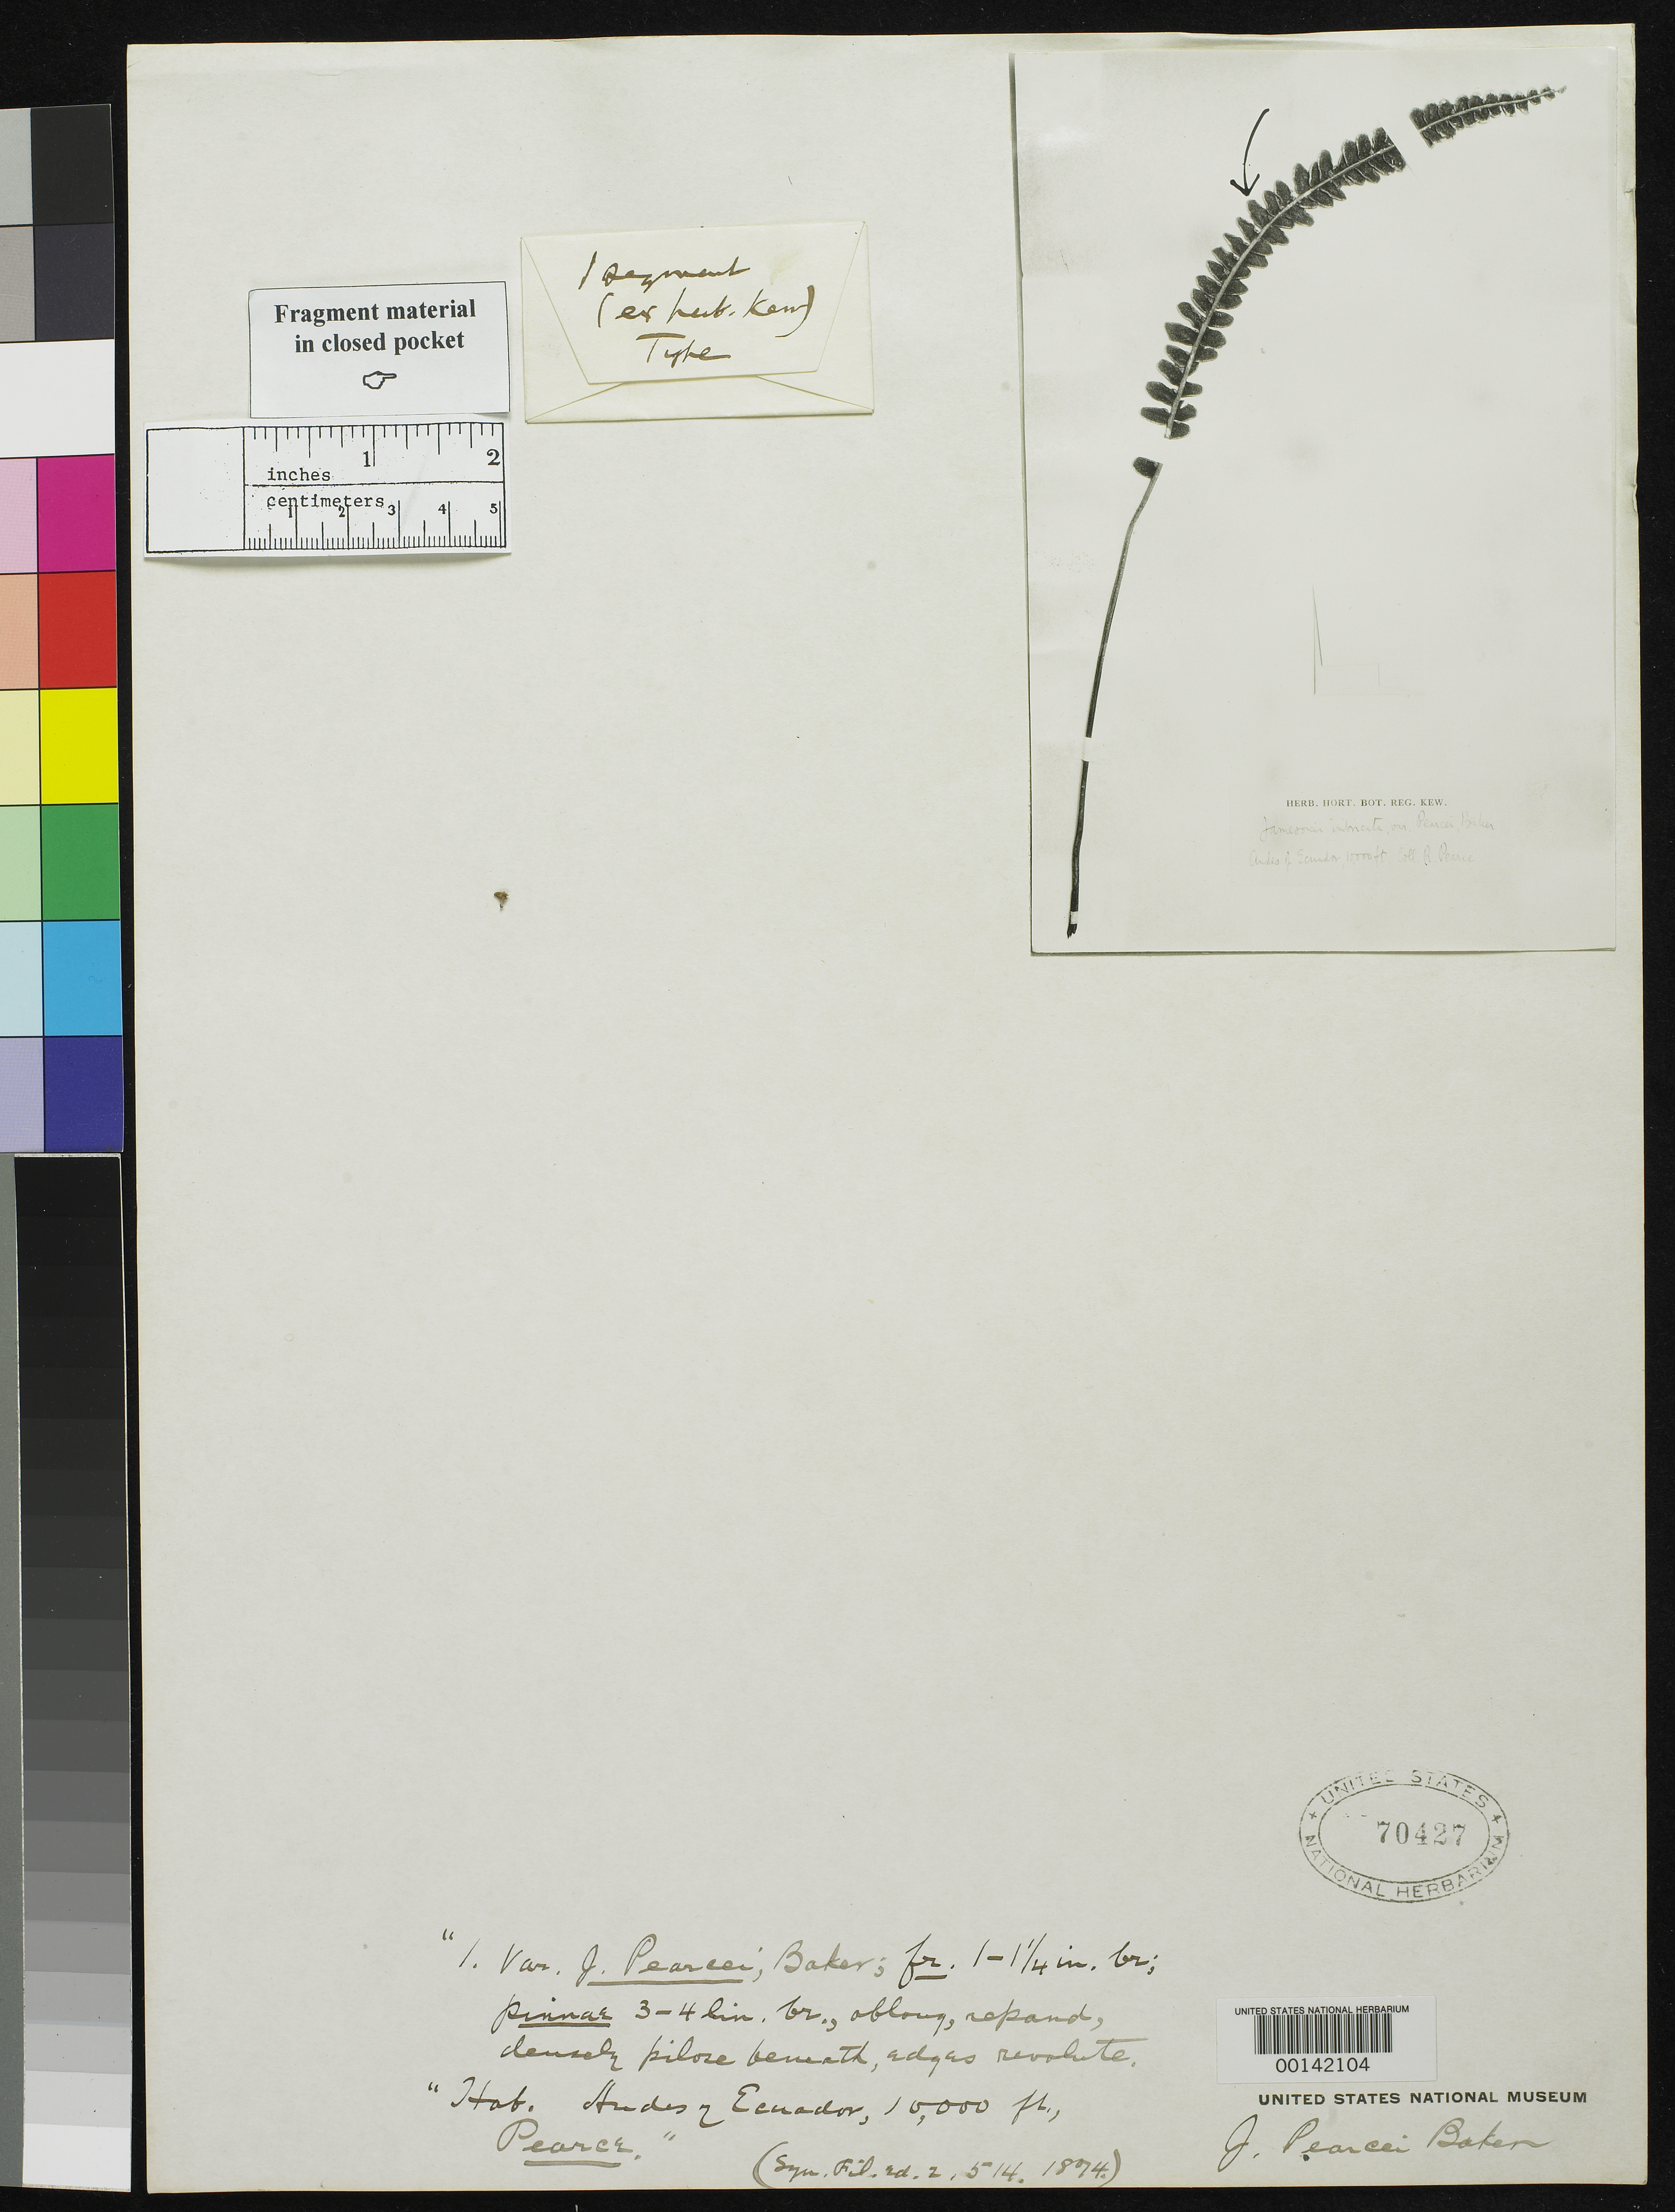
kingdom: Plantae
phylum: Tracheophyta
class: Polypodiopsida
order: Polypodiales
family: Pteridaceae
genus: Jamesonia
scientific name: Jamesonia imbricata var. pearcei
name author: Baker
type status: Holotype Fragment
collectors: -. Pearce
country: Ecuador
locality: Andes of Ecuador.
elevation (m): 3048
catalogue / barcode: US 70427